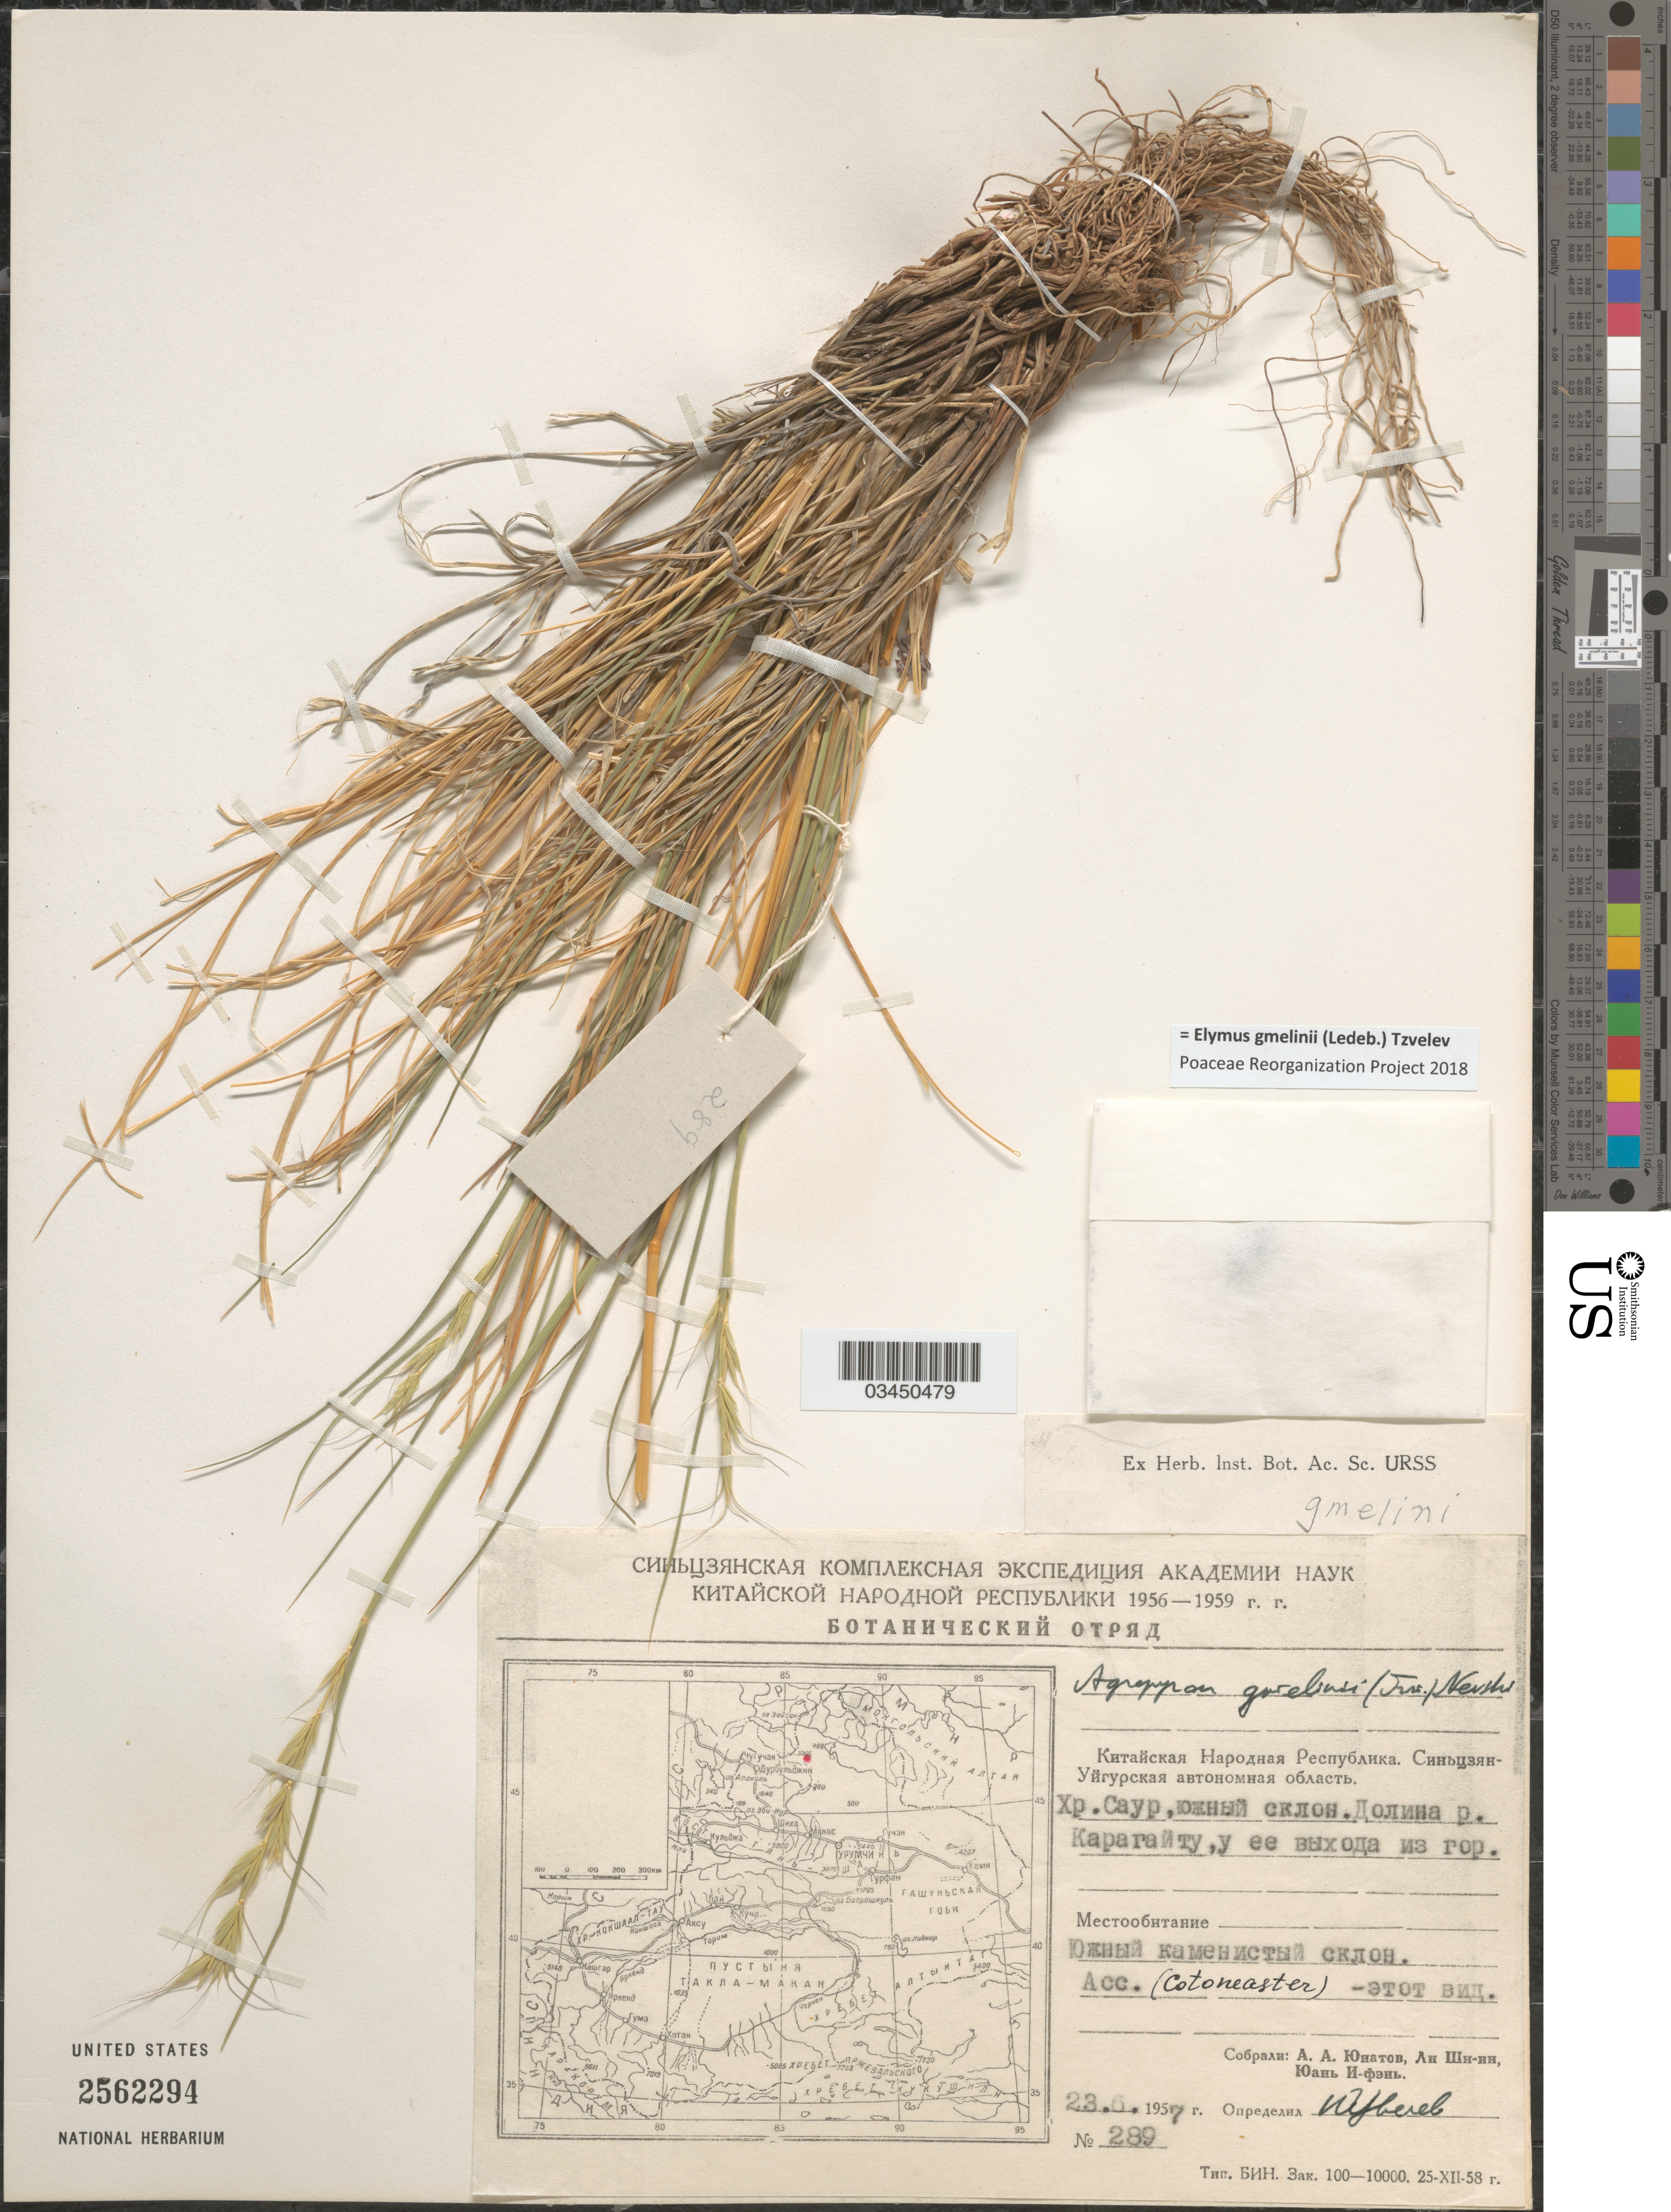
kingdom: Plantae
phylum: Tracheophyta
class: Liliopsida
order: Poales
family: Poaceae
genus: Elymus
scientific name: Elymus gmelinii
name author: (Ledeb.) Tzvelev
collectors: A. Unatov, Lee Shi-in & Yuan I-fen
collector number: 289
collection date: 1957-06-23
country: China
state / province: Xinjiang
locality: Saur Mts, valley of river Karagaytu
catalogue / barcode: US 2562294